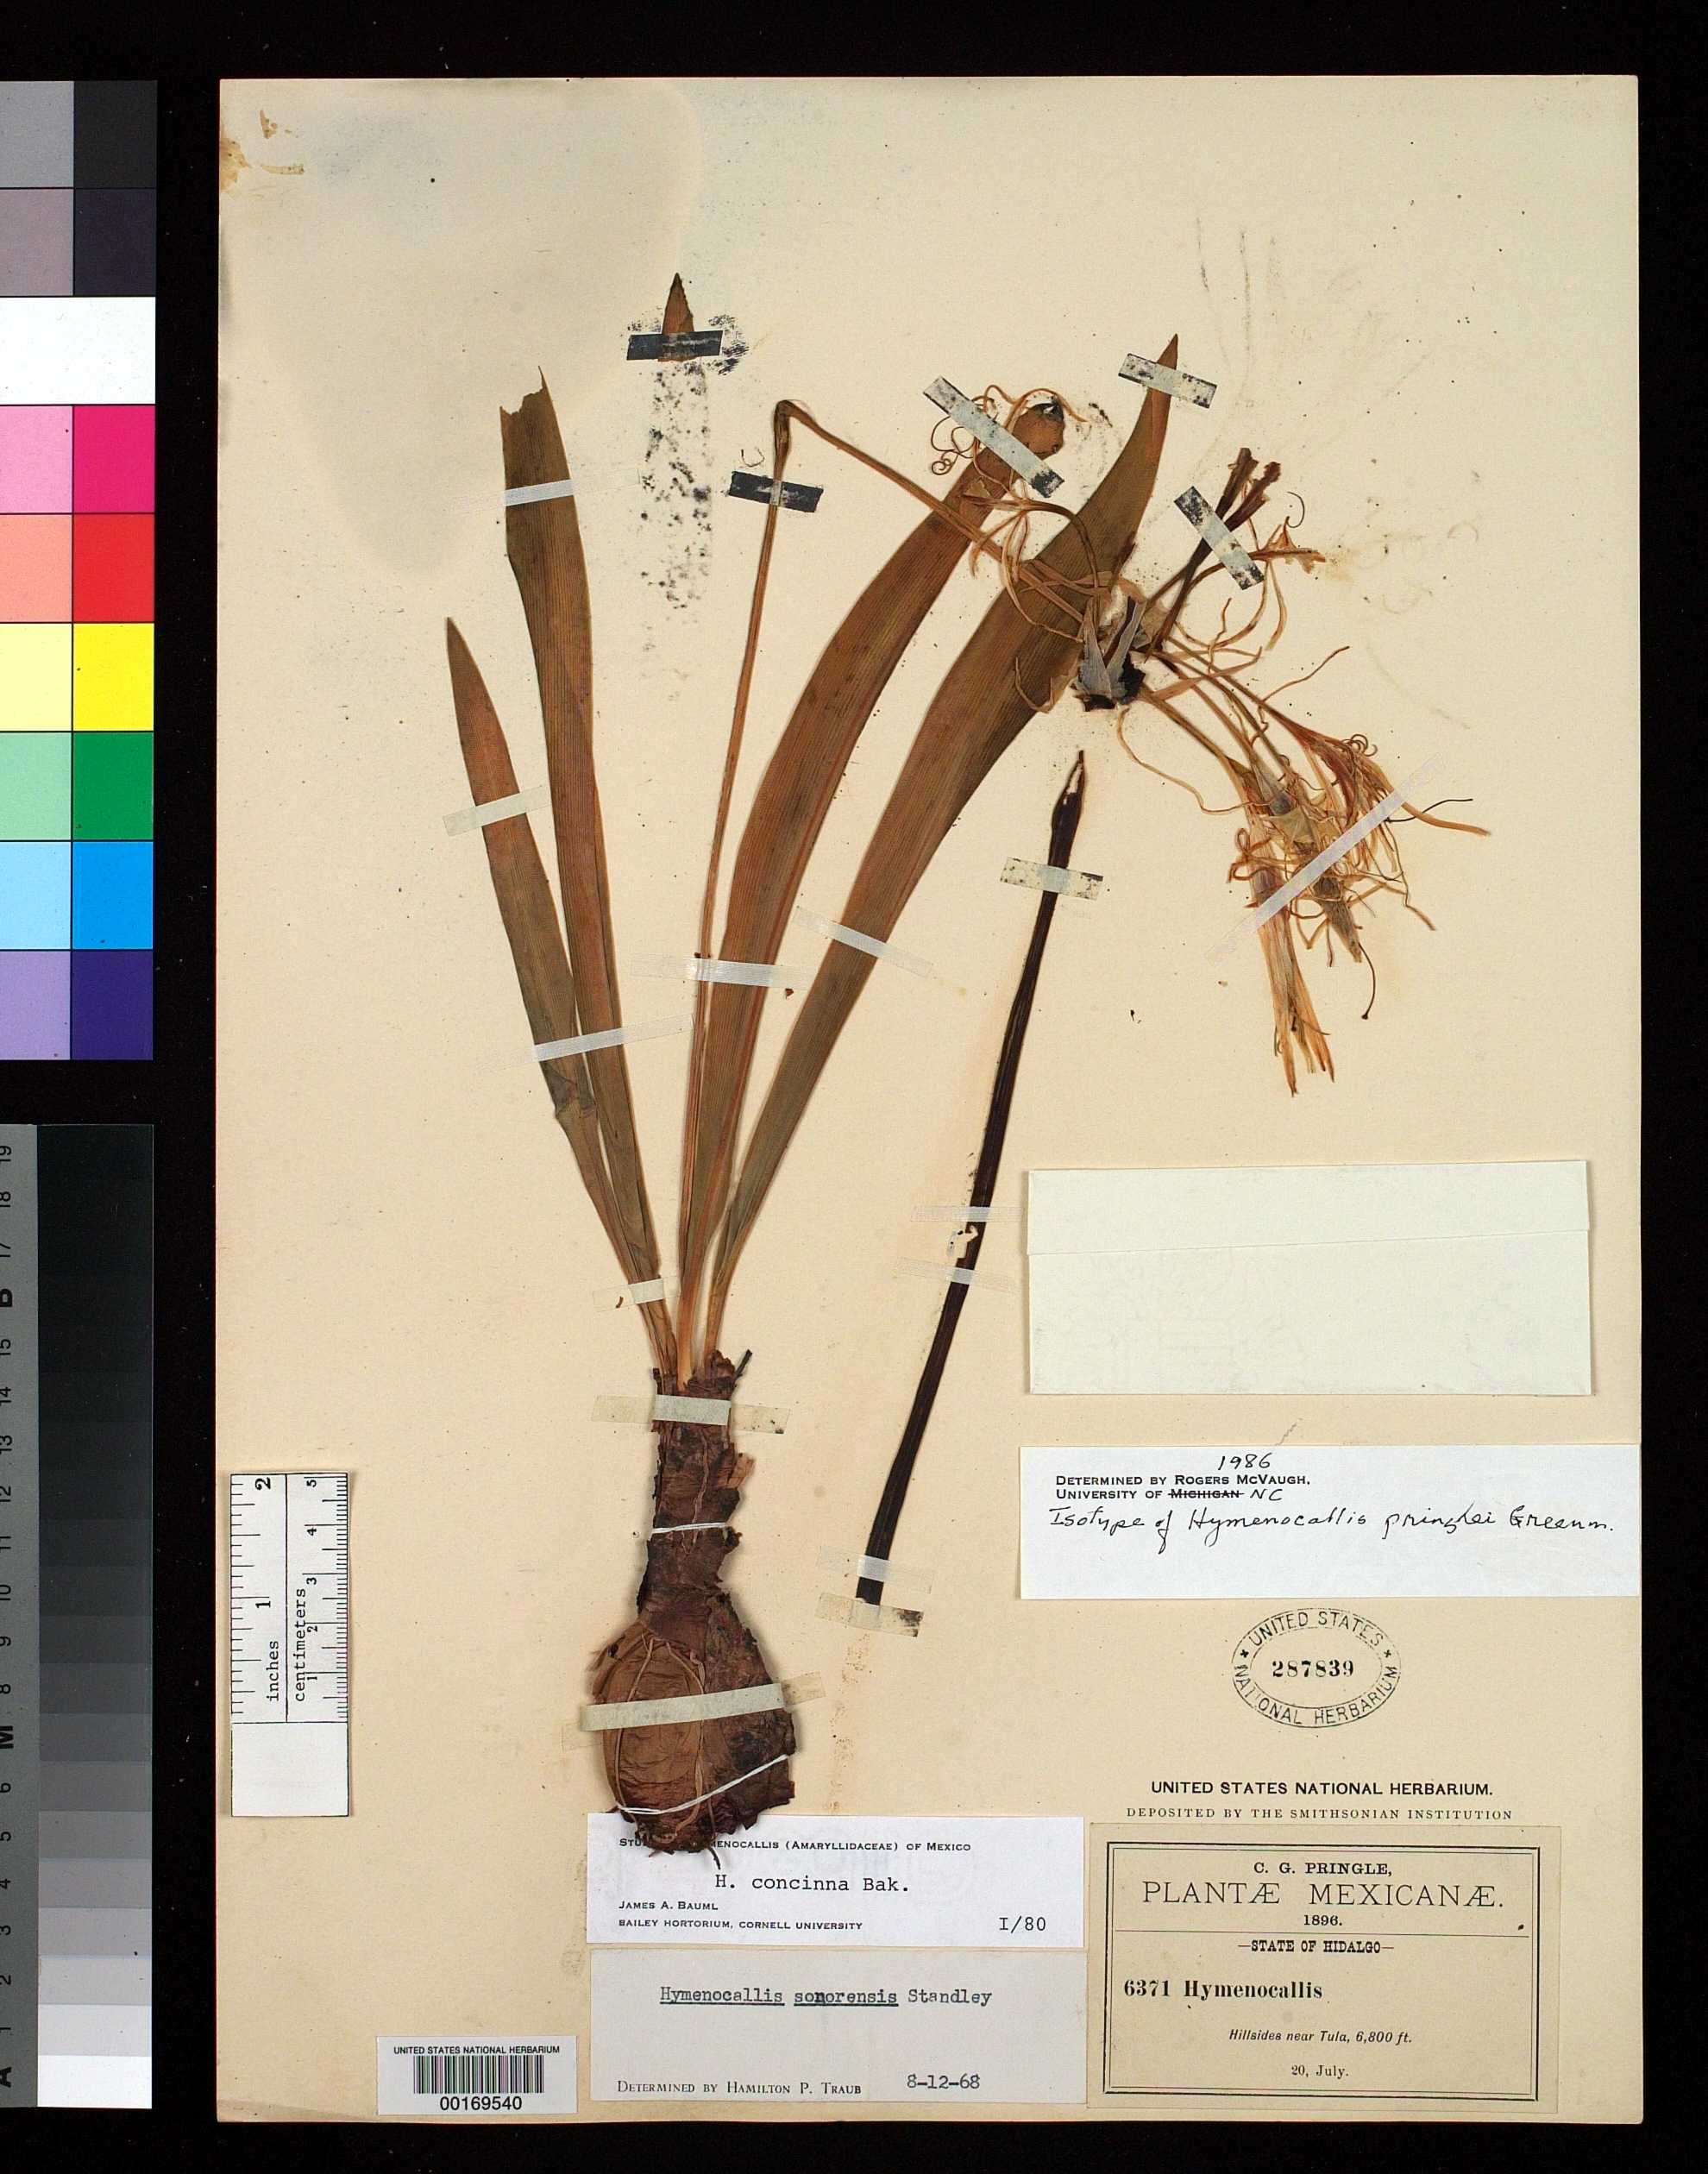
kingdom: Plantae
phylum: Tracheophyta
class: Liliopsida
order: Asparagales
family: Amaryllidaceae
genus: Hymenocallis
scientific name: Hymenocallis pringlei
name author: Greenm.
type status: Isotype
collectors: C. G. Pringle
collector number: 6371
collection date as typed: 20 Jul 1896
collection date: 1896-07-20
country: Mexico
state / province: Hidalgo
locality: Hillsides near Tula.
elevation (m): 2073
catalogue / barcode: US 287839